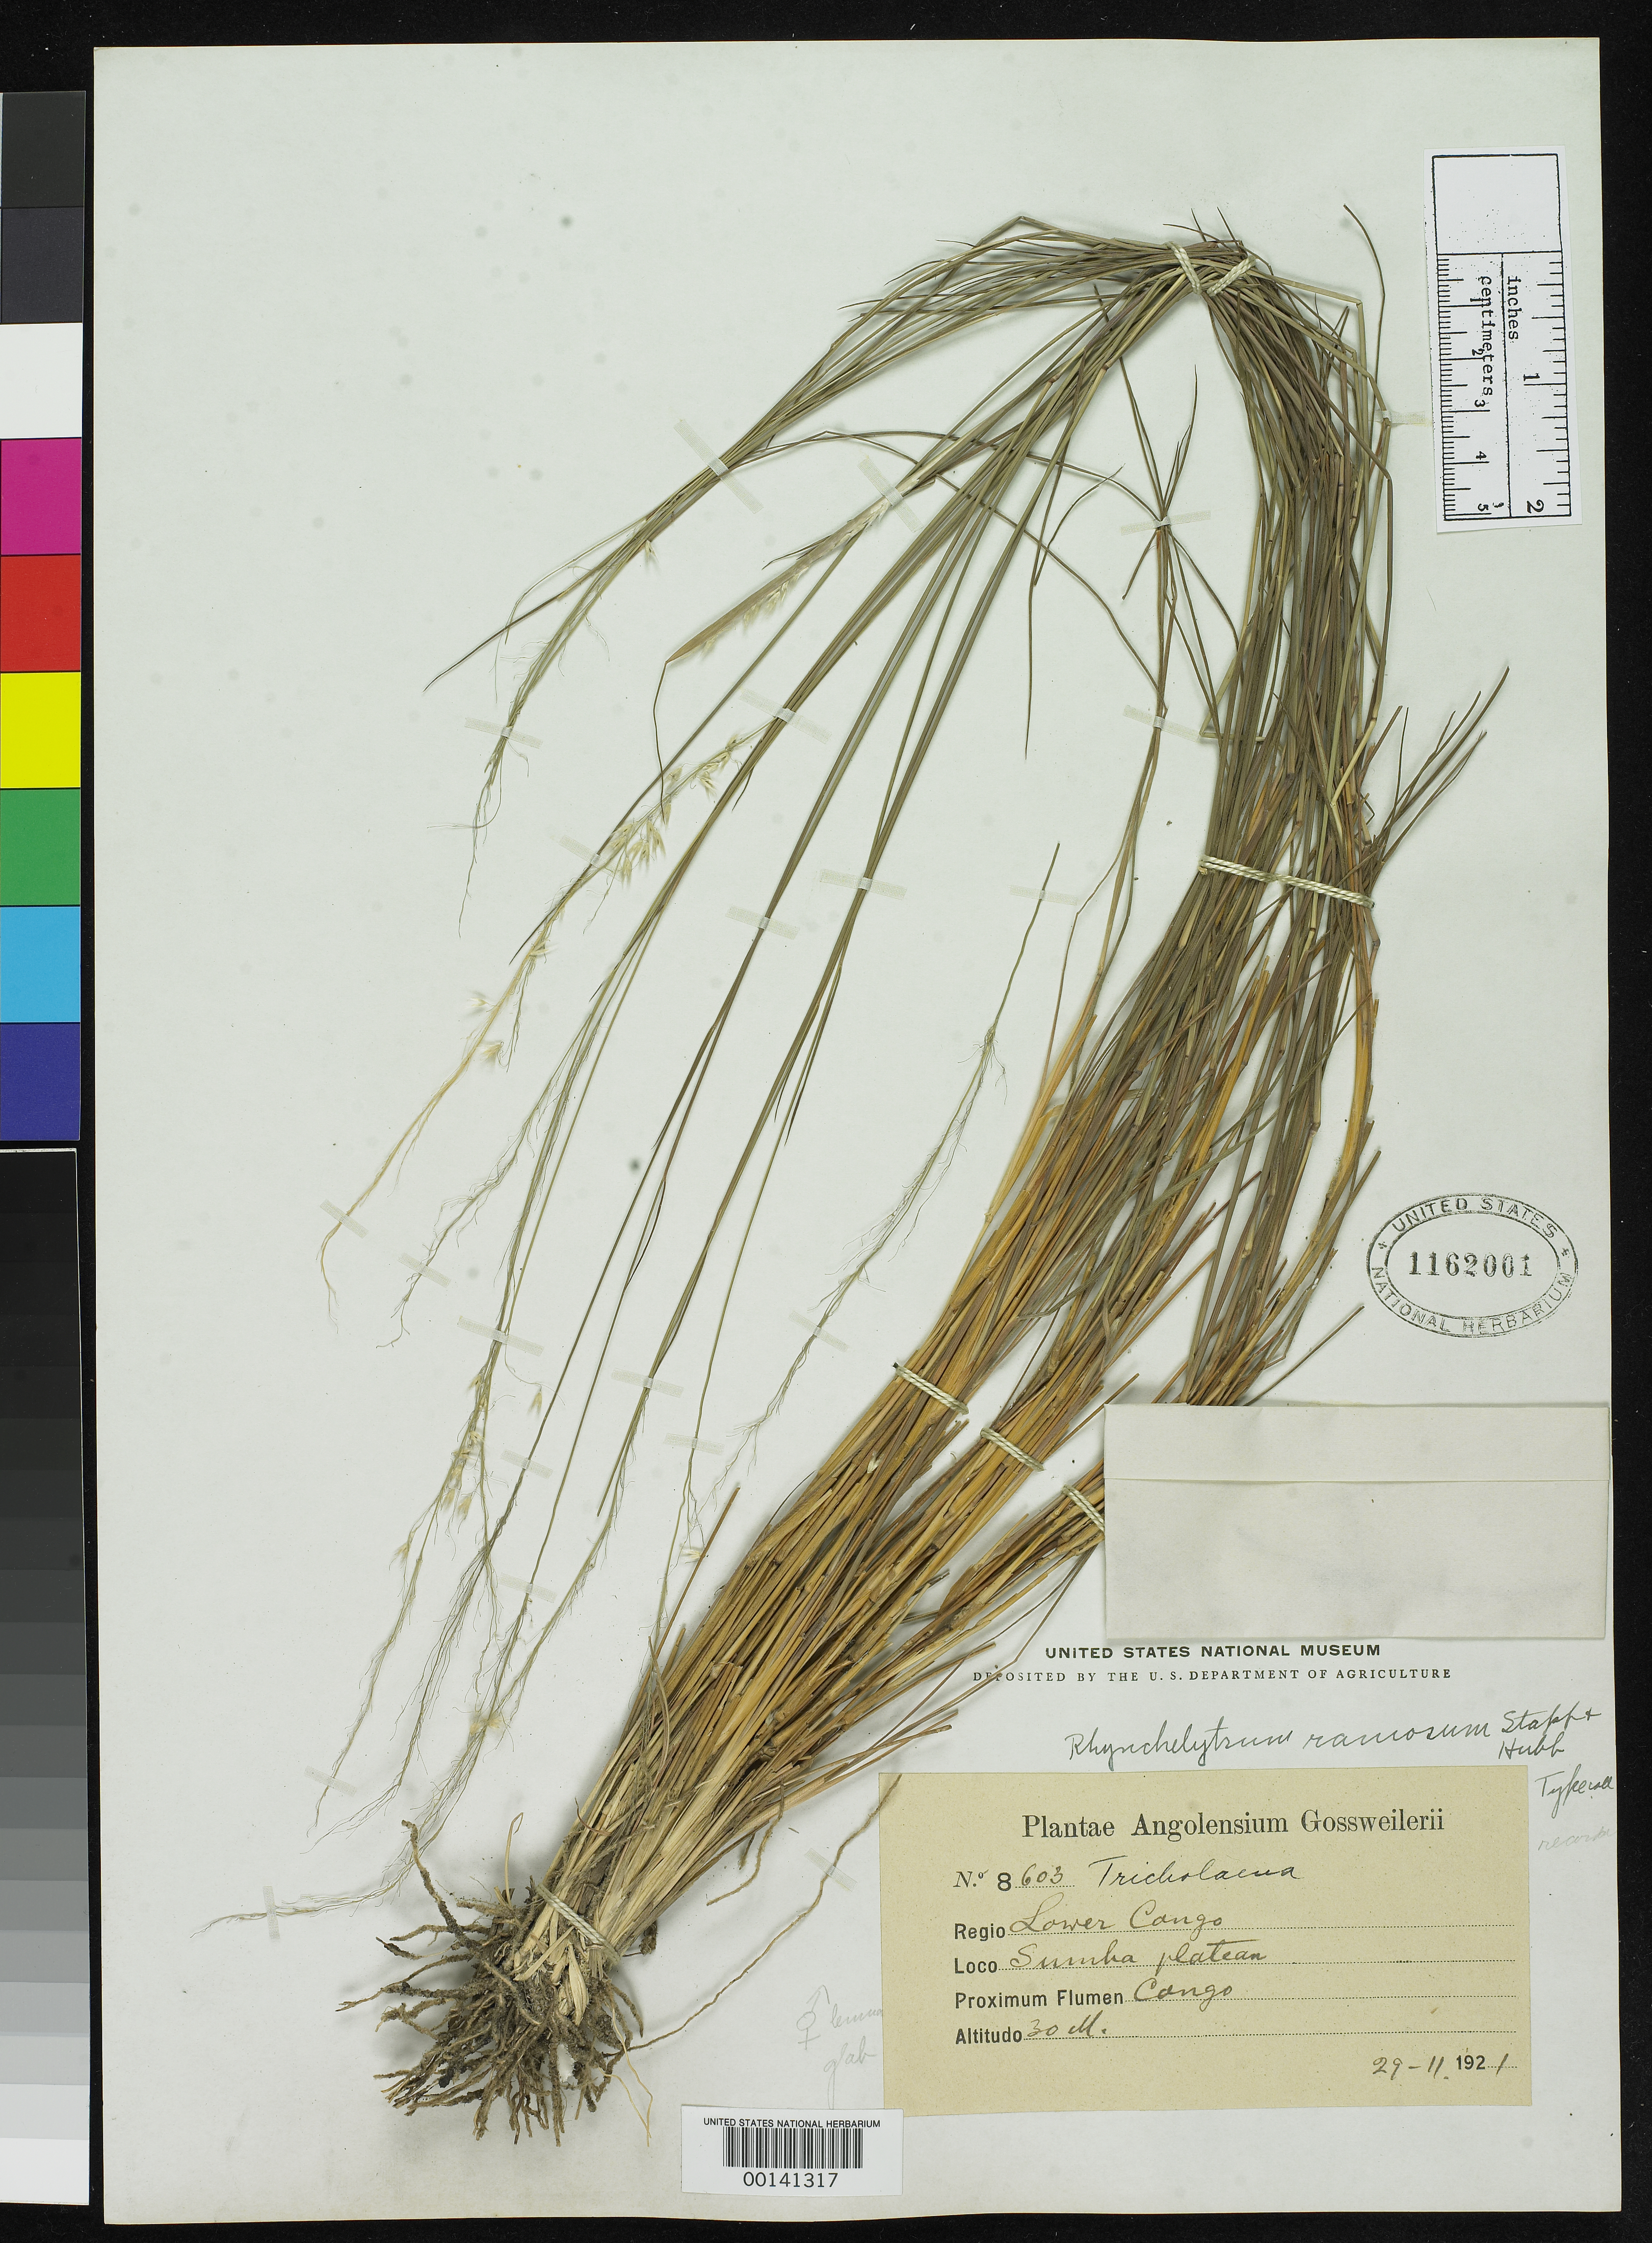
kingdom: Plantae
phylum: Tracheophyta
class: Liliopsida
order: Poales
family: Poaceae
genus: Rhynchelytrum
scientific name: Rhynchelytrum ramosum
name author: Stapf & C.E. Hubb. in Prain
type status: Isotype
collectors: J. Gossweiler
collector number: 8603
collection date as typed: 29 Nov 1921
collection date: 1921-11-29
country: Angola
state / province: Cabinda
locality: Sumba Plateau.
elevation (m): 30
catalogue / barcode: US 1162001